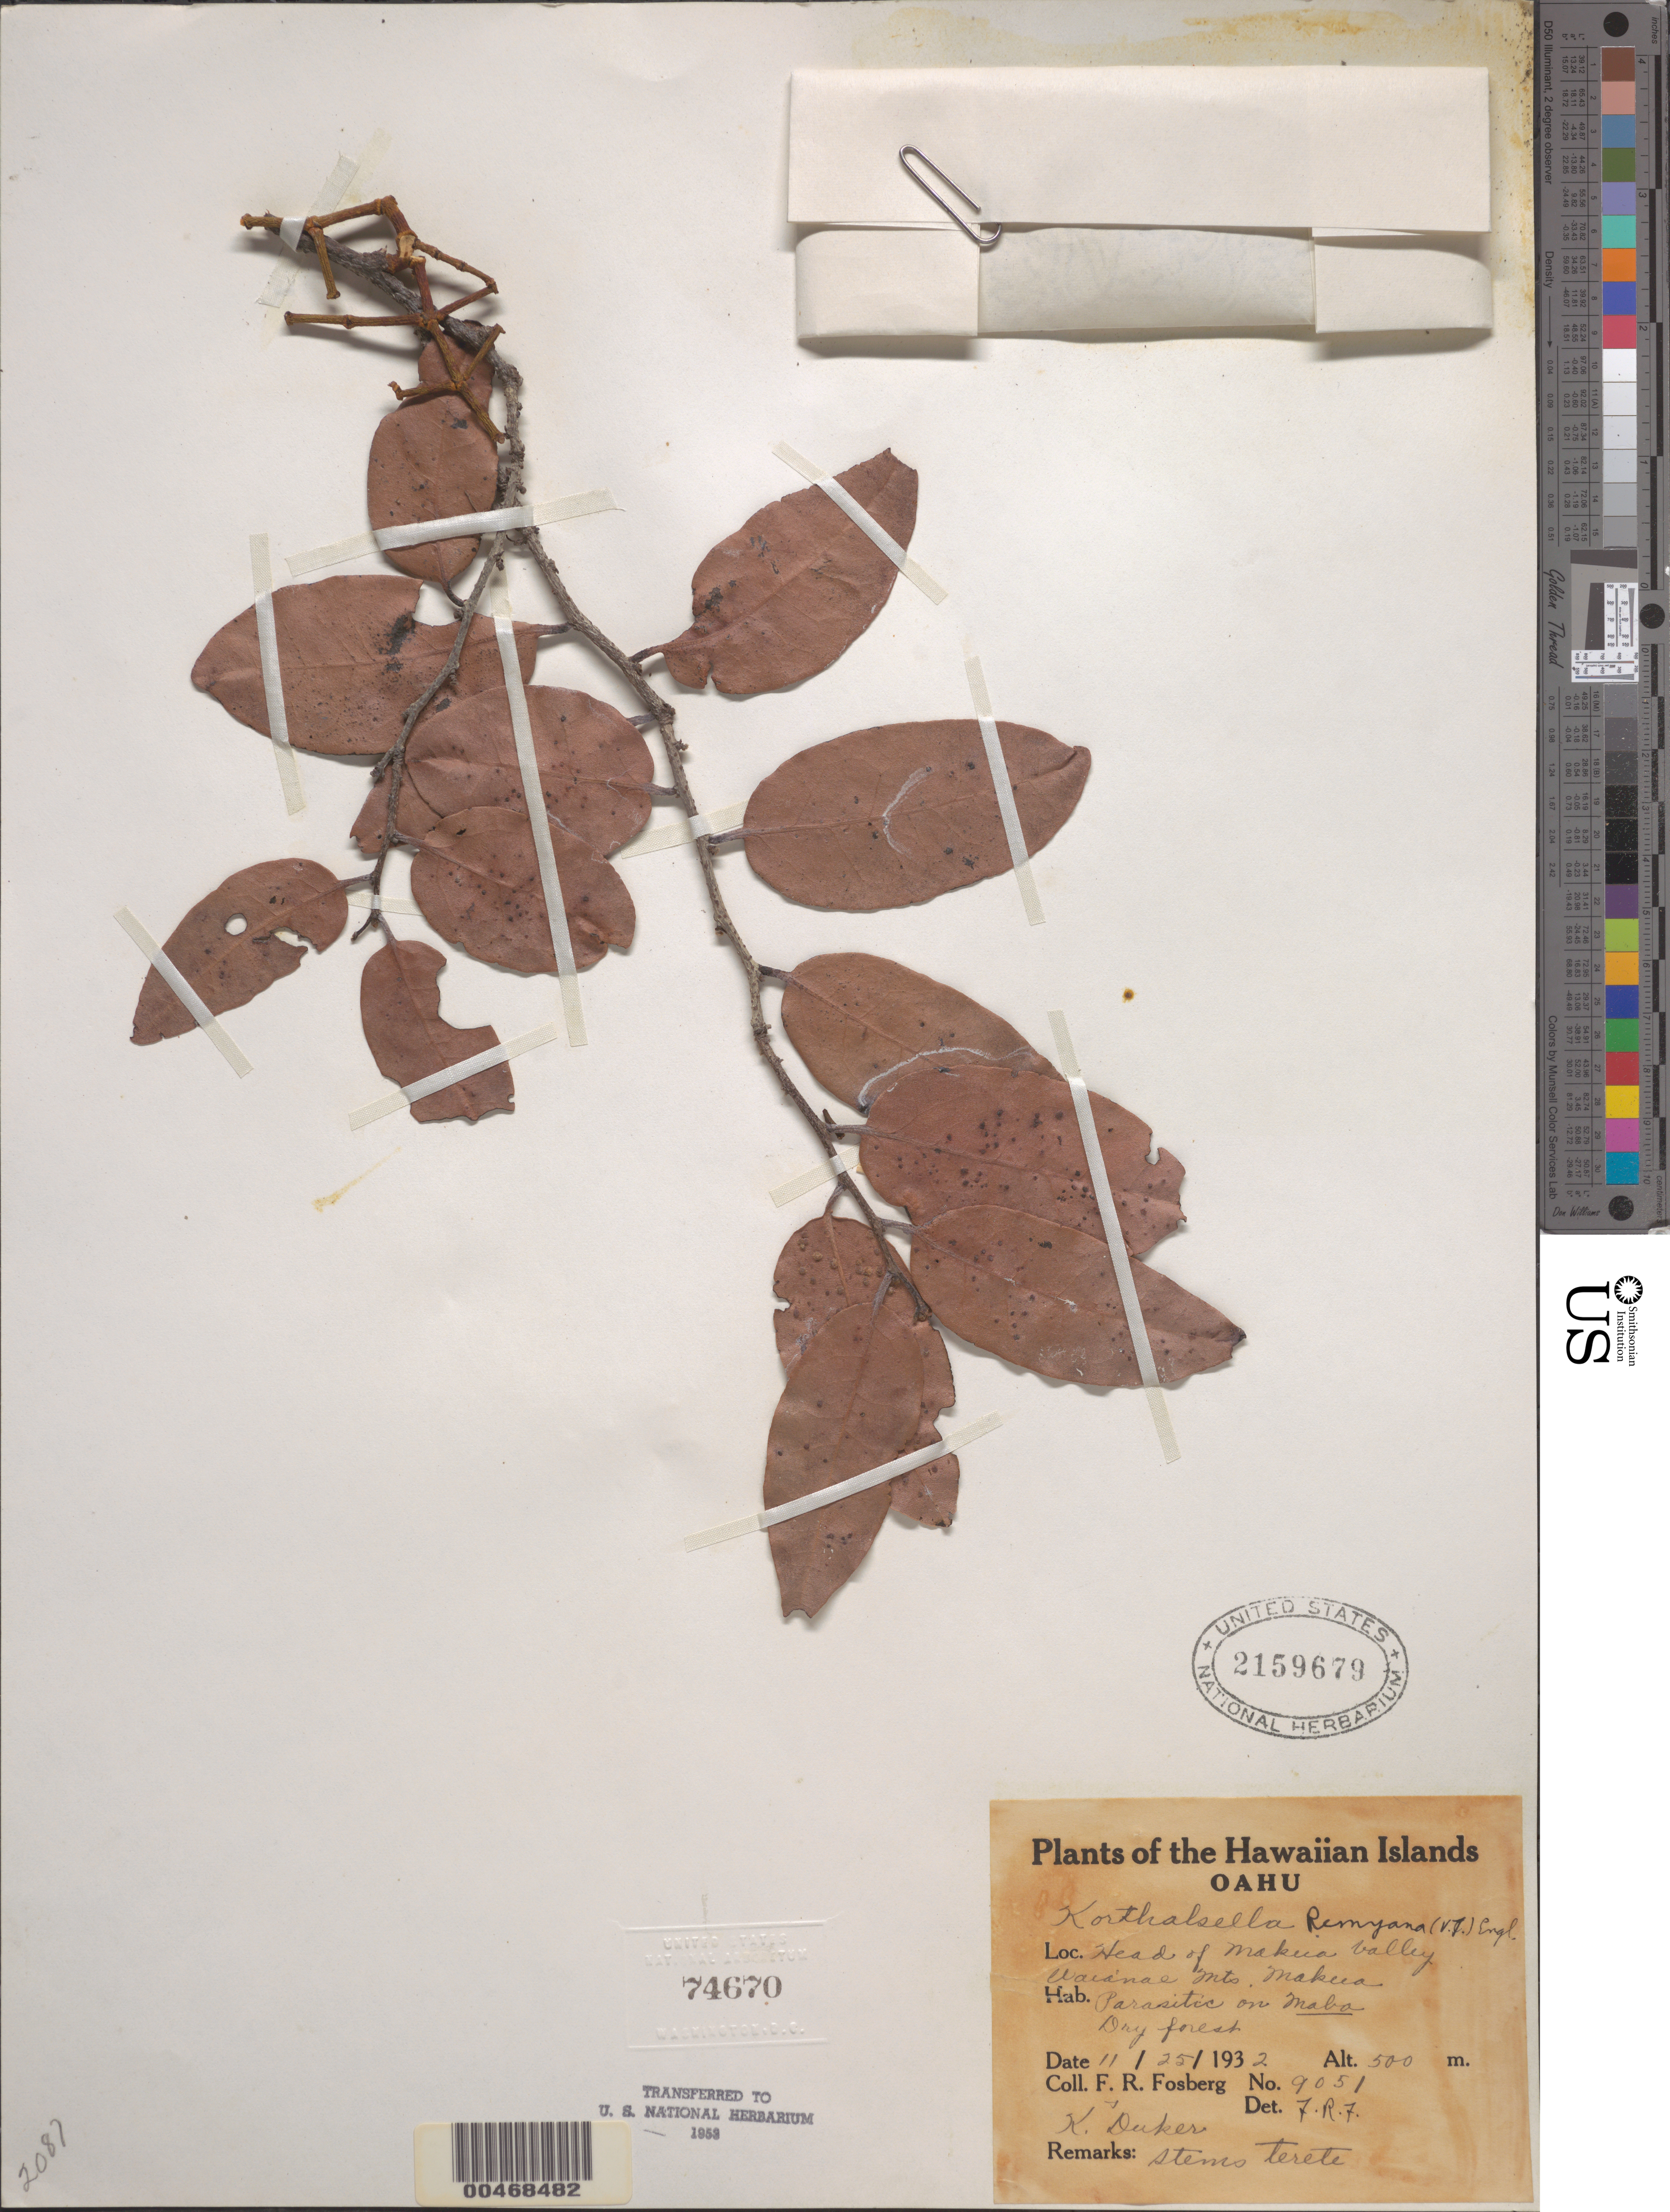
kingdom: Plantae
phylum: Tracheophyta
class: Magnoliopsida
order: Santalales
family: Viscaceae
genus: Korthalsella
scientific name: Korthalsella remyana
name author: Tiegh.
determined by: Fosberg, F. R.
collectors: F. R. Fosberg & K. Duker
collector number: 9051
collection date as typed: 25 Nov 1932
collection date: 1932-11-25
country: United States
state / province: Hawaii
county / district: Honolulu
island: Oahu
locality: Head of Makua Valley, Waianae Mts., Makua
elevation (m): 500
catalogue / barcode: US 2159679